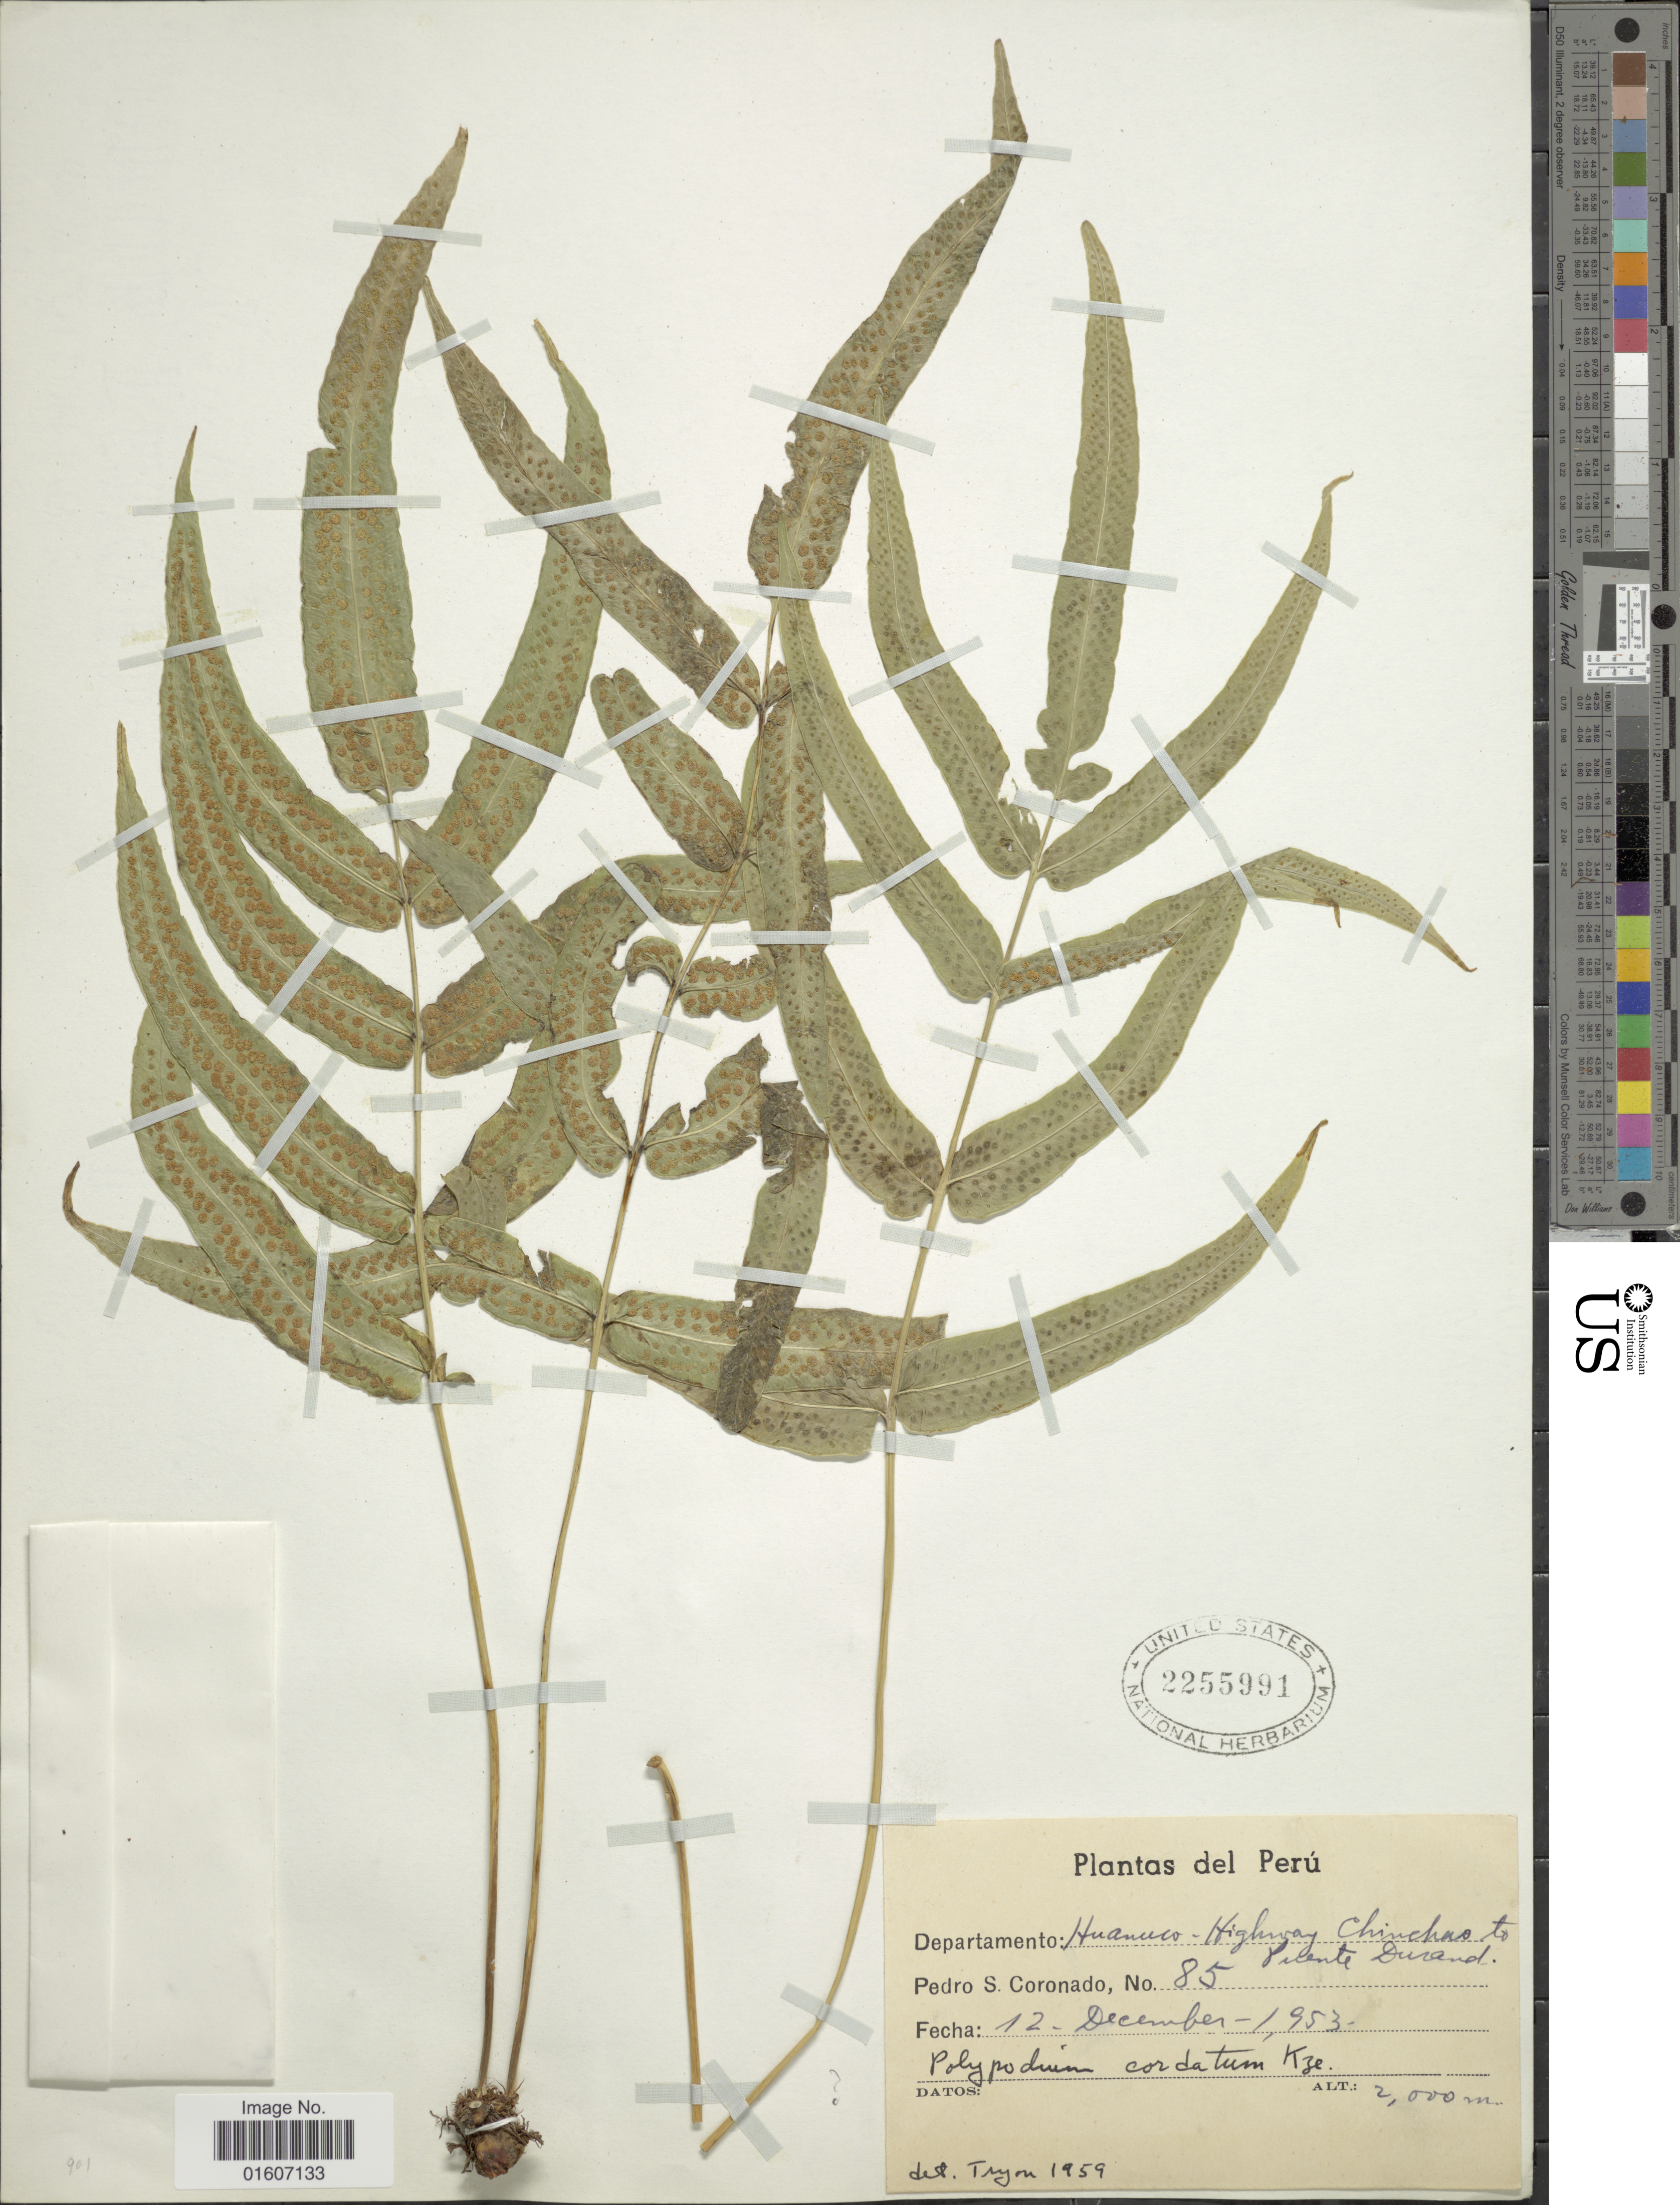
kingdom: Plantae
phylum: Tracheophyta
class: Polypodiopsida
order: Polypodiales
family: Polypodiaceae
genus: Serpocaulon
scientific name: Serpocaulon sp.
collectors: P. Coronado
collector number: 85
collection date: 1953-12-12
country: Peru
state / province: Huánuco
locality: Highway Chinchai to Puente Durand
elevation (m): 2000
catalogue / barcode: US 2255991